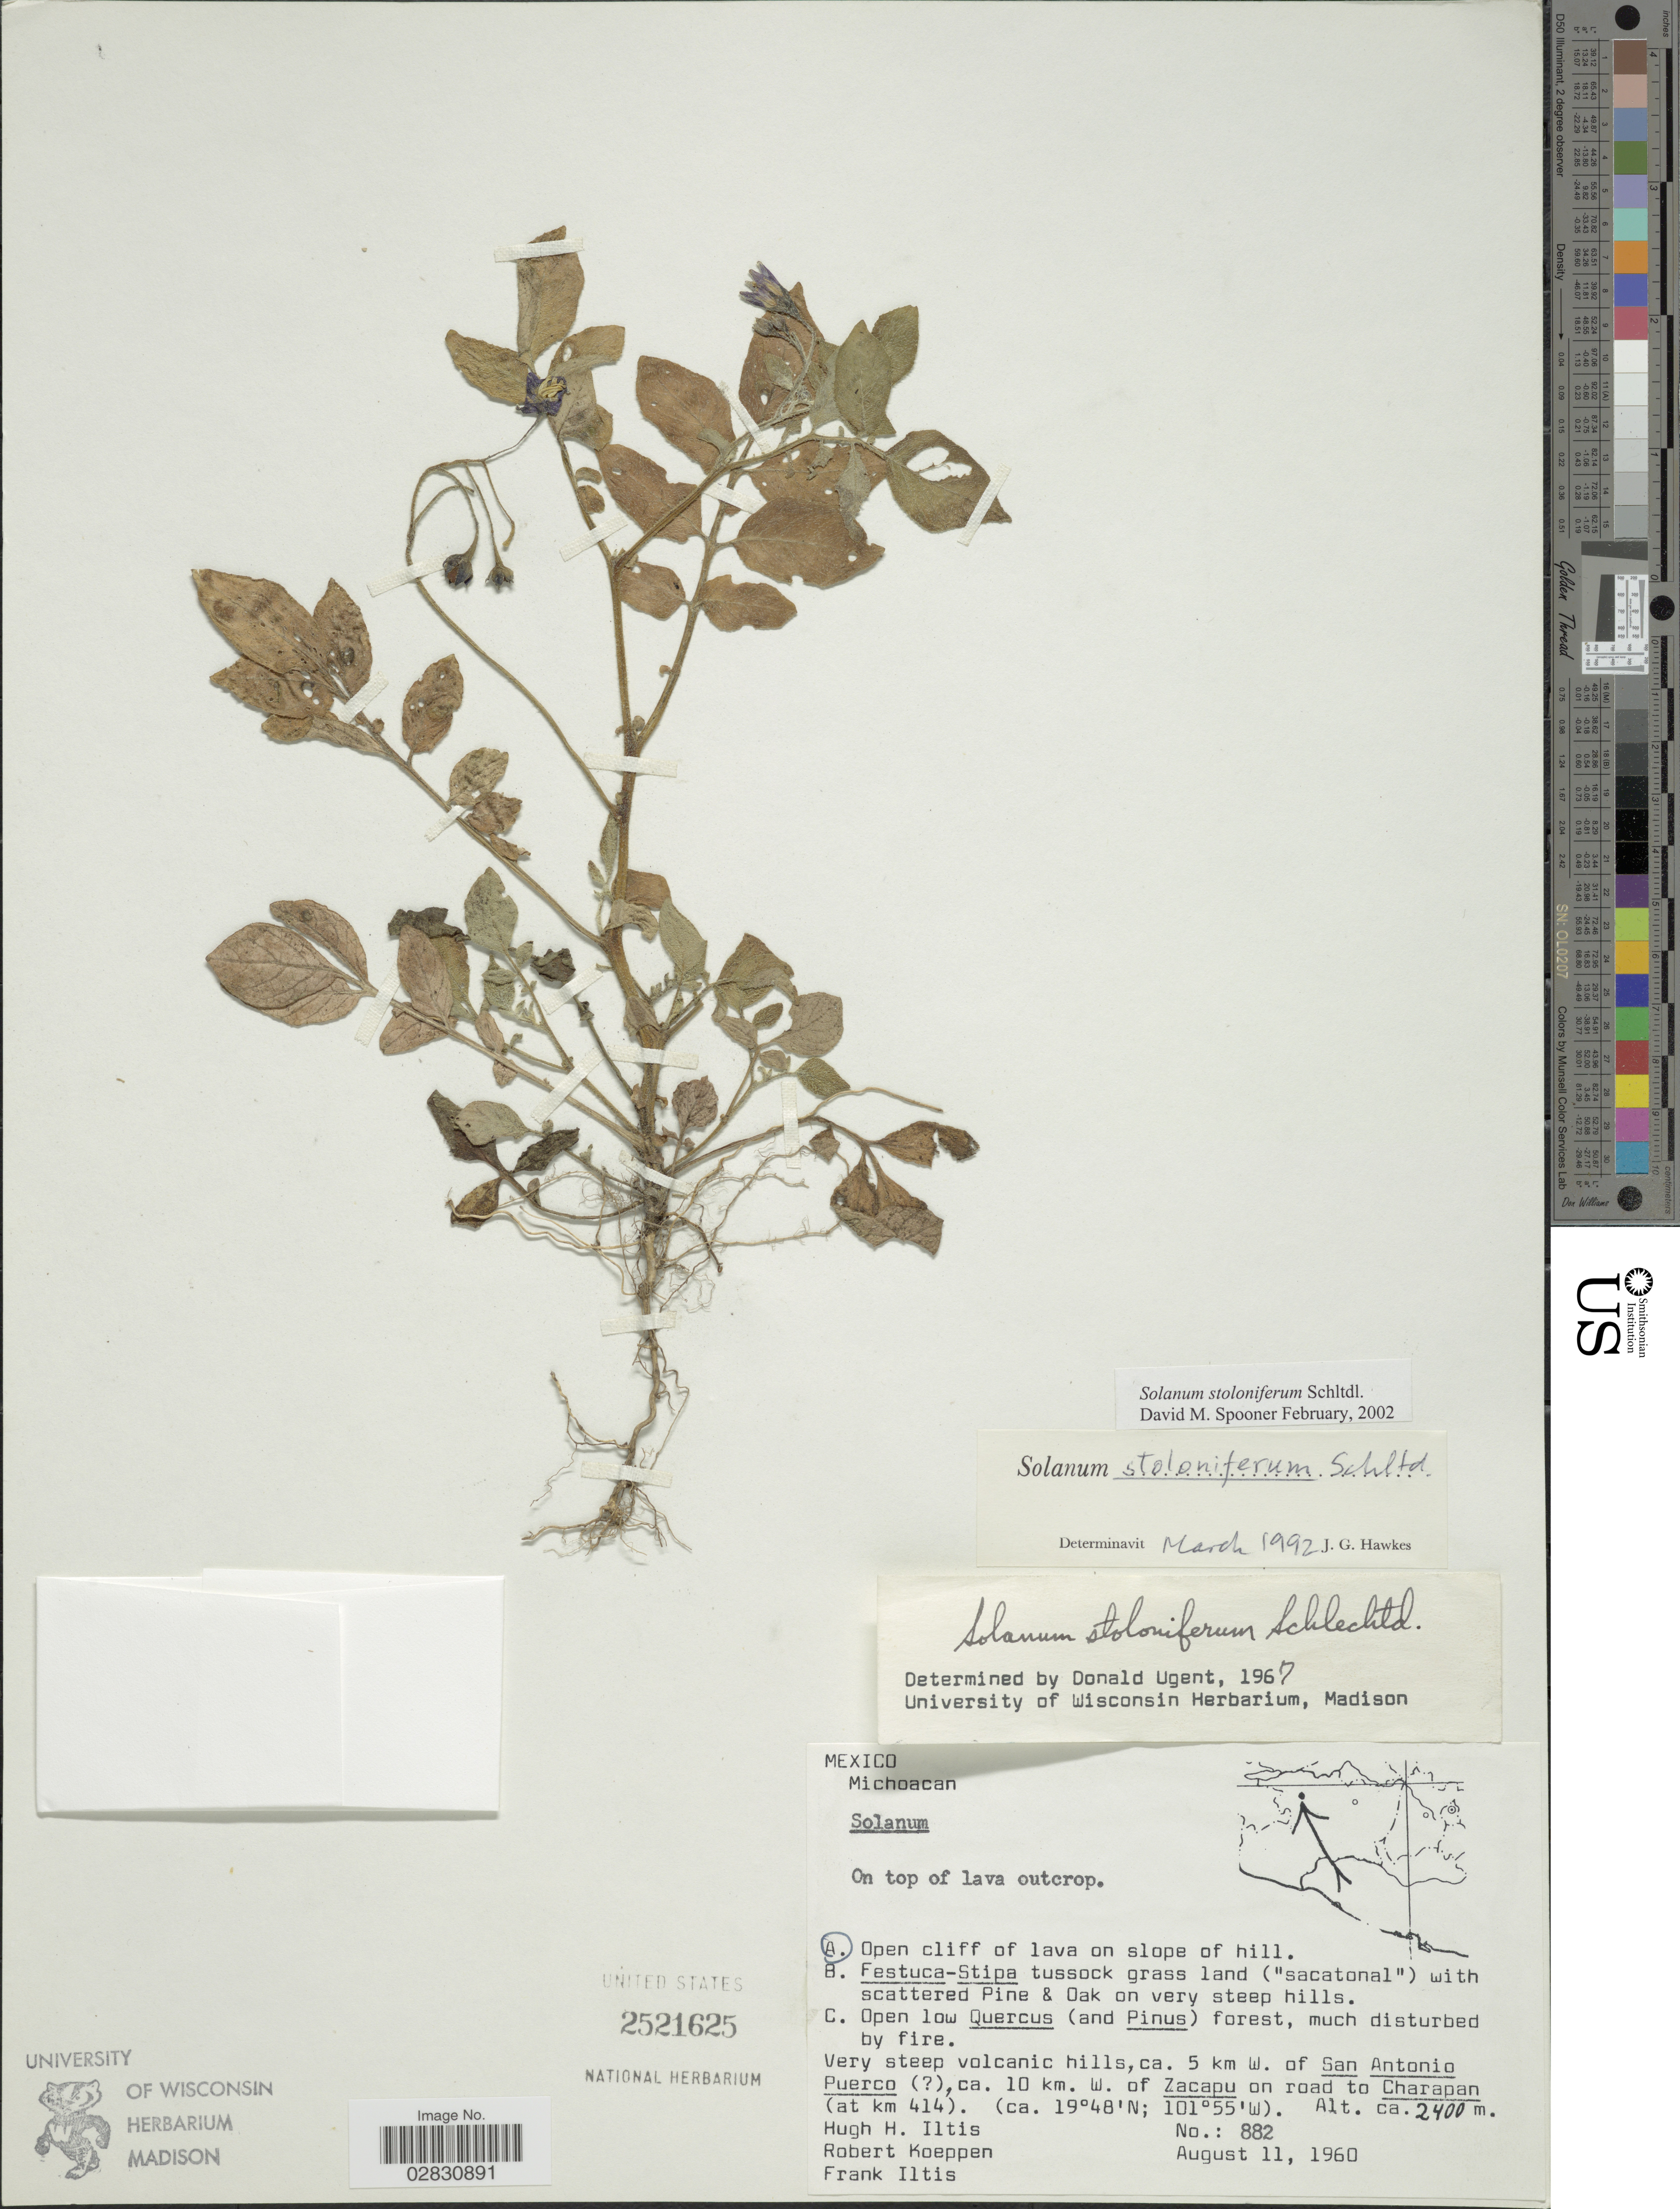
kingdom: Plantae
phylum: Tracheophyta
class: Magnoliopsida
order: Solanales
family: Solanaceae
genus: Solanum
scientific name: Solanum stoloniferum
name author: Schltdl. & Bouché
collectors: H. H. Iltis, R. C. Koeppen & F. S. Iltis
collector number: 882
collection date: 1960-08-11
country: Mexico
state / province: Michoacán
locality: Very steep volcanic hills, ca. 5 km W. of San Antonio Puerco ( [unsure placement]), ca. 10 km. W. of Zacapu on road to Charapan (at km 414).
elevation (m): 2400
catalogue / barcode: US 2521625